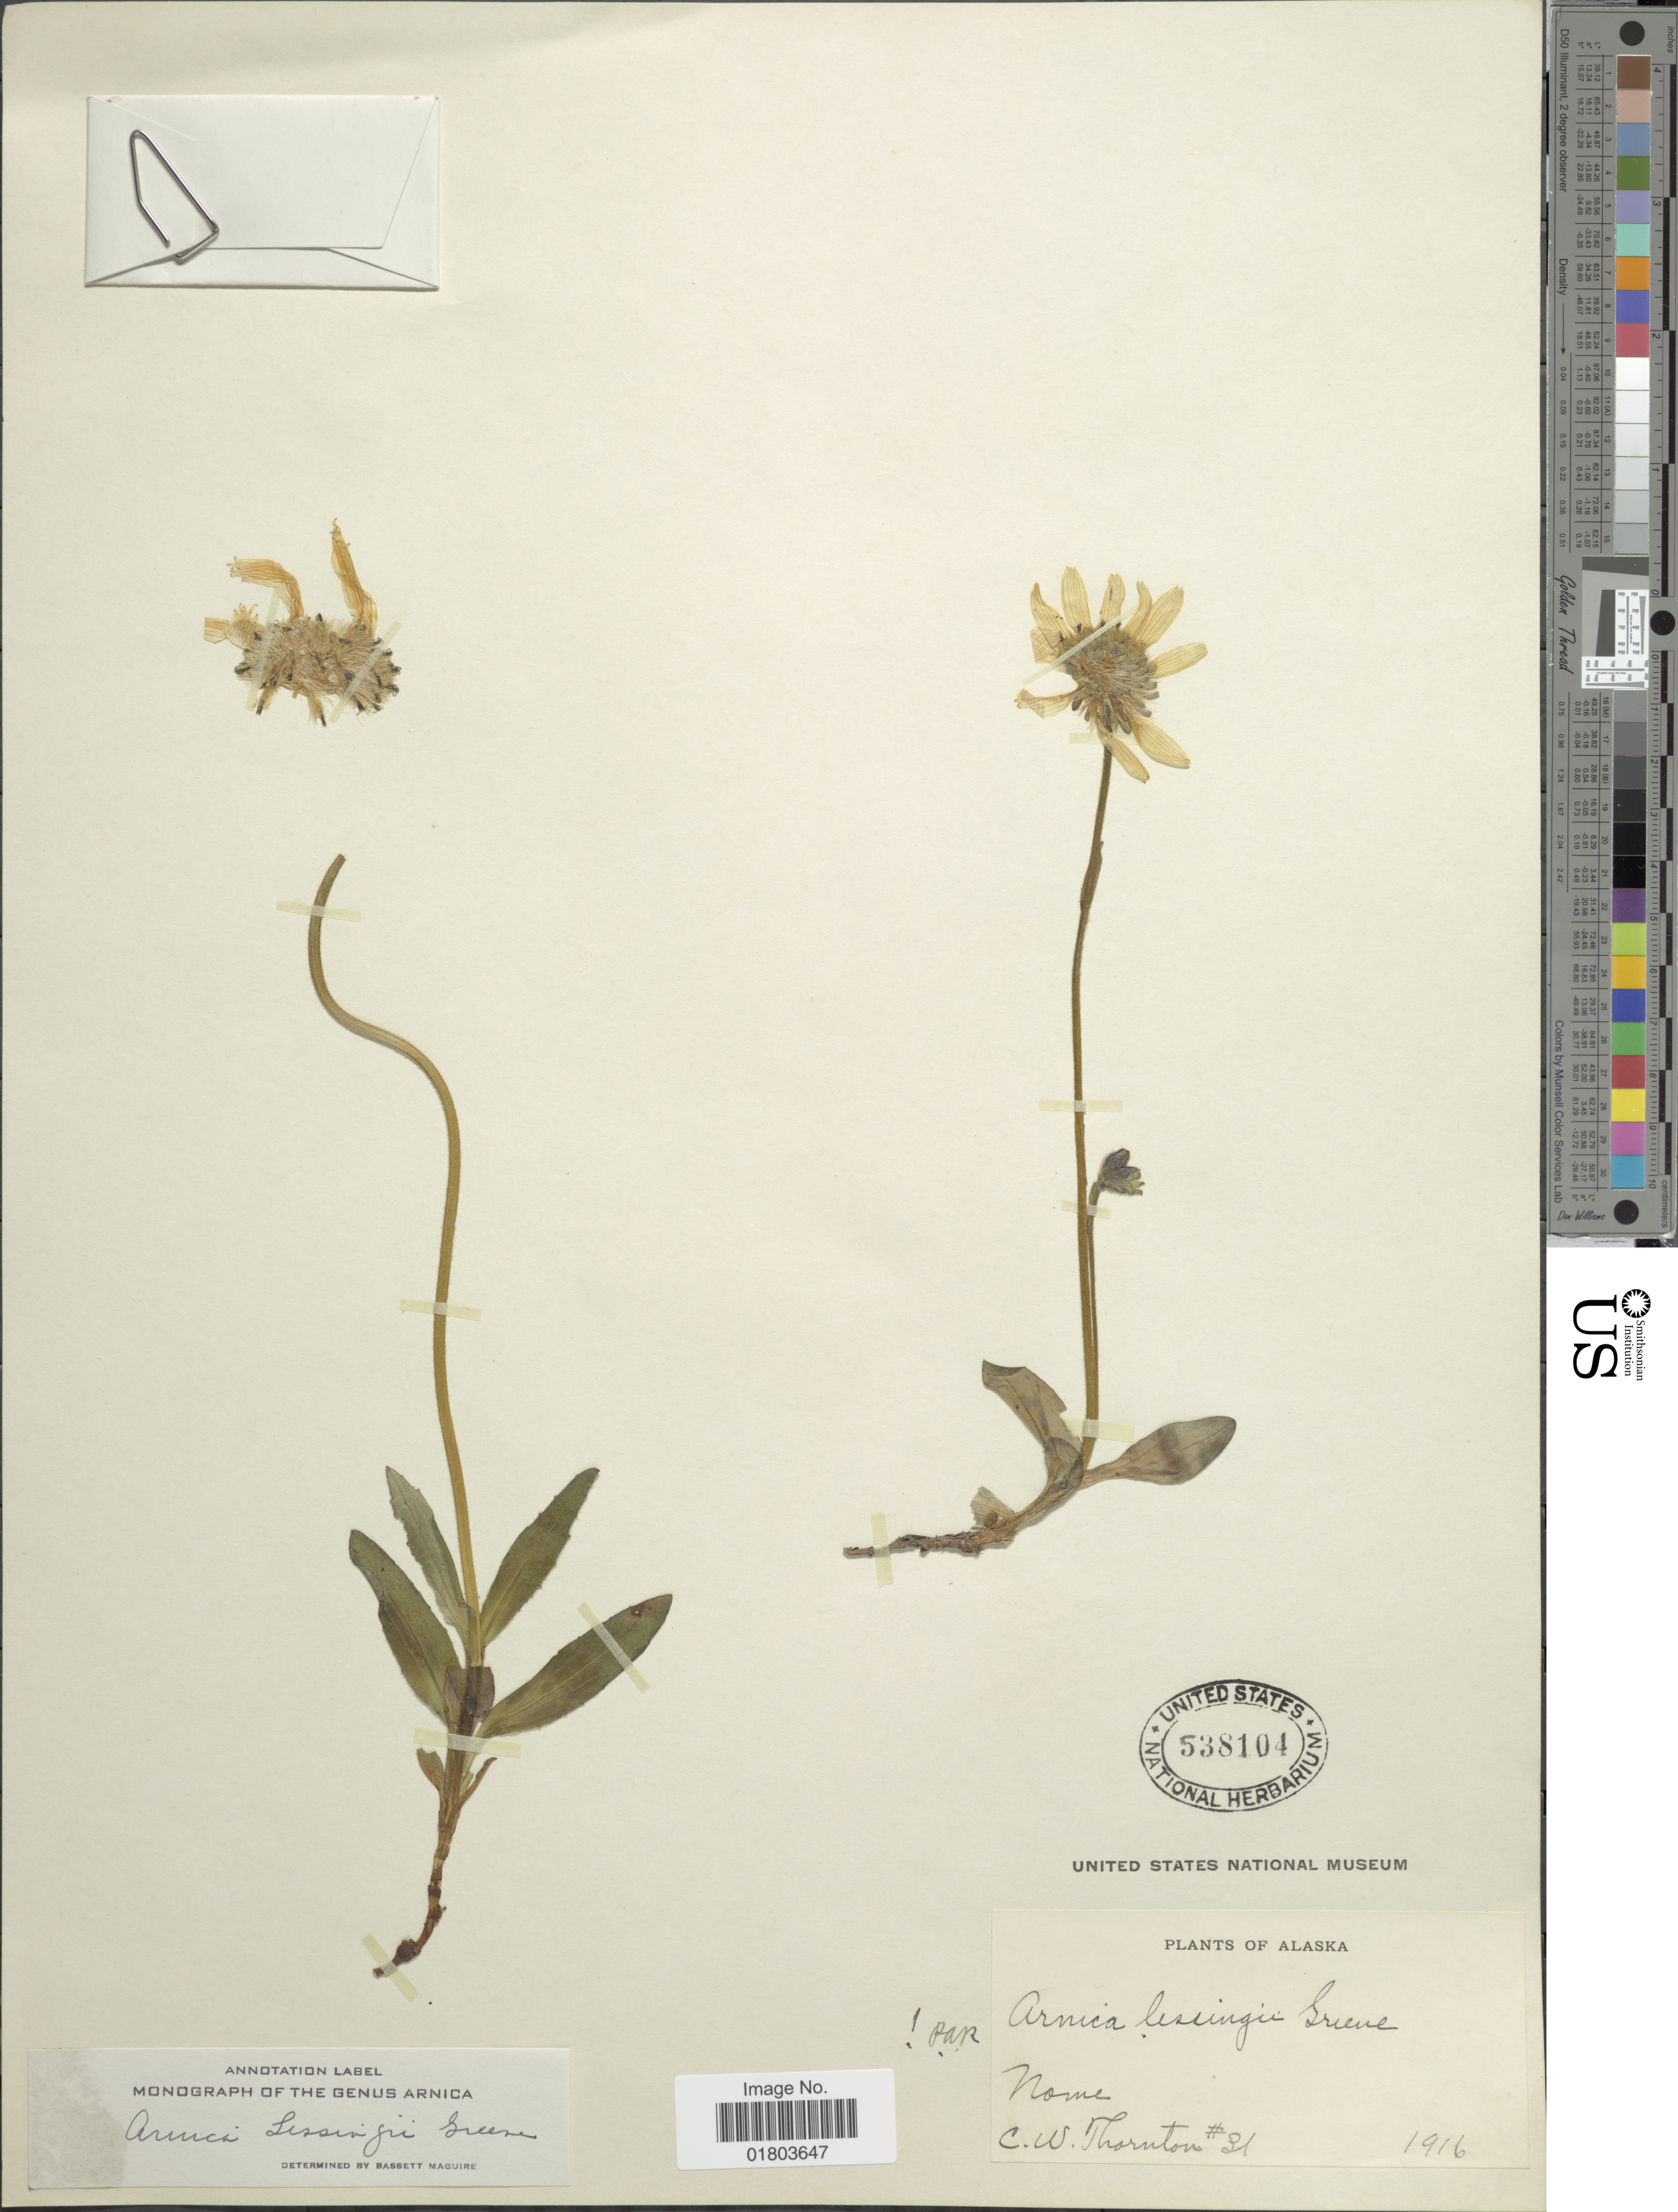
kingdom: Plantae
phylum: Tracheophyta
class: Magnoliopsida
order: Asterales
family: Asteraceae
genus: Arnica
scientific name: Arnica lessingii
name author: (Torr. & A. Gray) Greene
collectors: C. Thornton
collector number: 31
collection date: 1916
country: United States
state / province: Alaska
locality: Nome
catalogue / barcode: US 538104